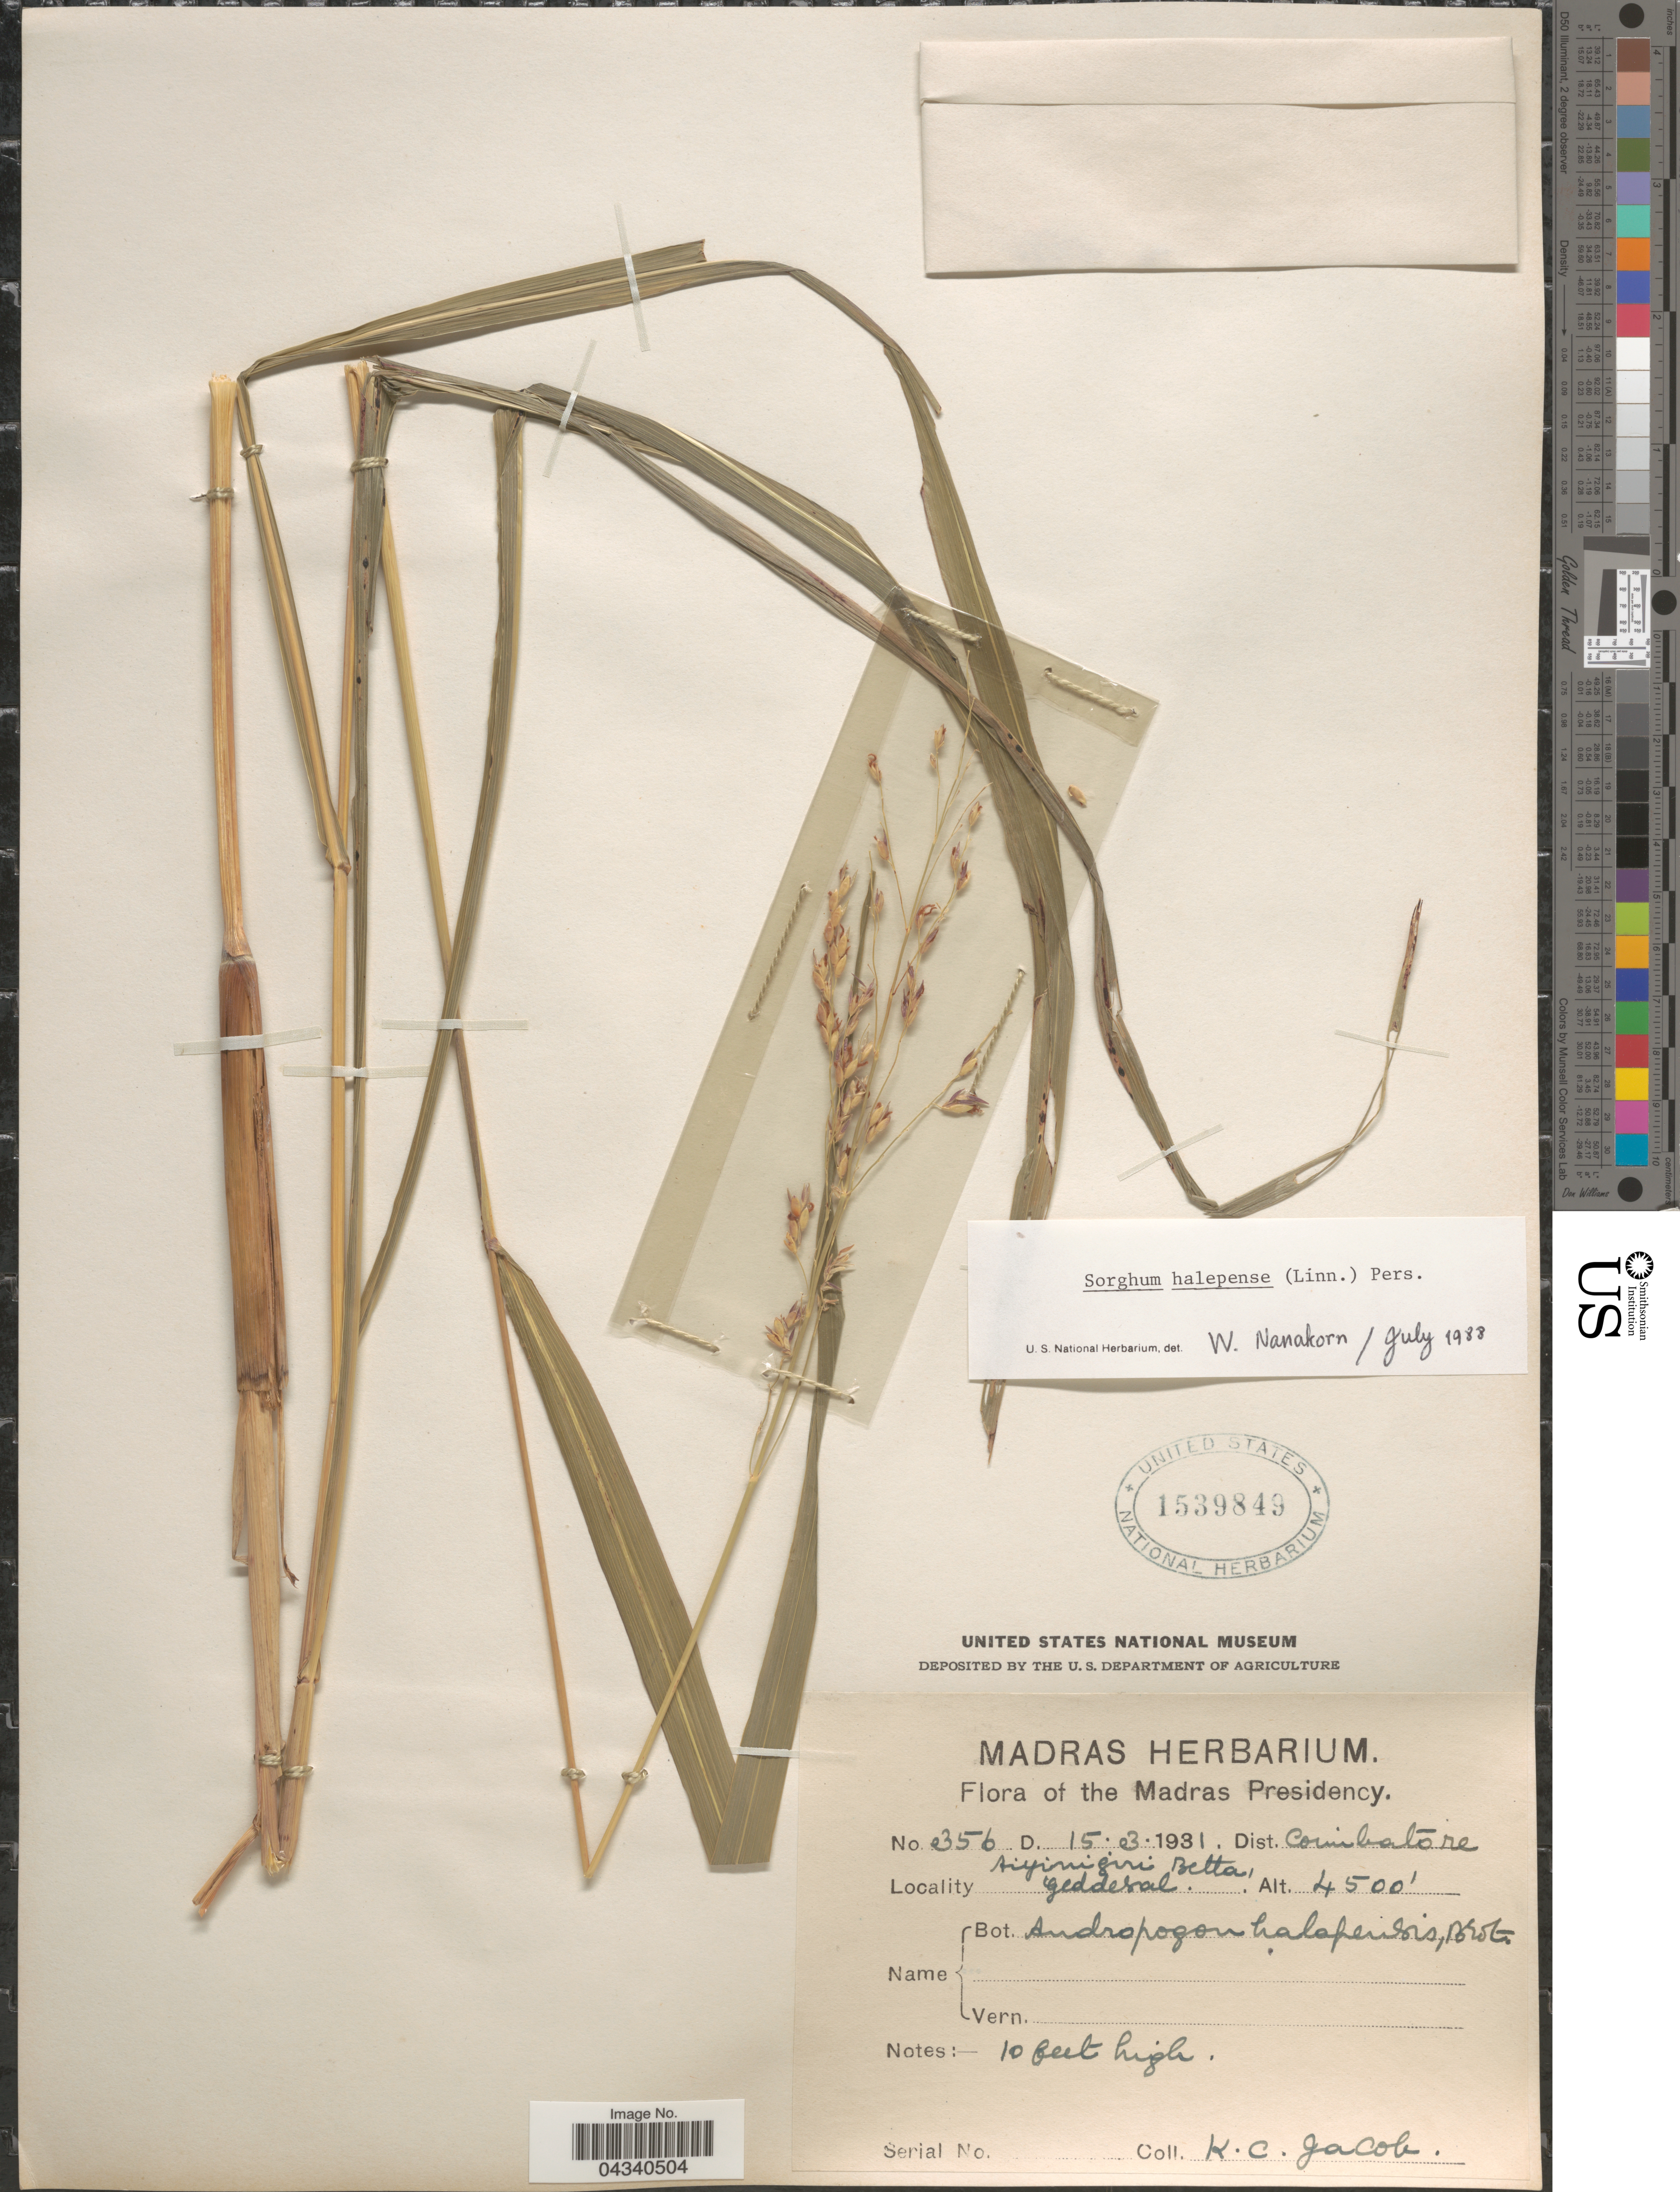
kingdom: Plantae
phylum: Tracheophyta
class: Liliopsida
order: Poales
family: Poaceae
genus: Sorghum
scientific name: Sorghum halepense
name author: (L.) Pers.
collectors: K. Jacob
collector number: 356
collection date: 1931-03-15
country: India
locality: The Madras Presidency. Dist. Coimbatore. Aiyinigiri Betta, Geddesal.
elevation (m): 1372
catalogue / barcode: US 1539849